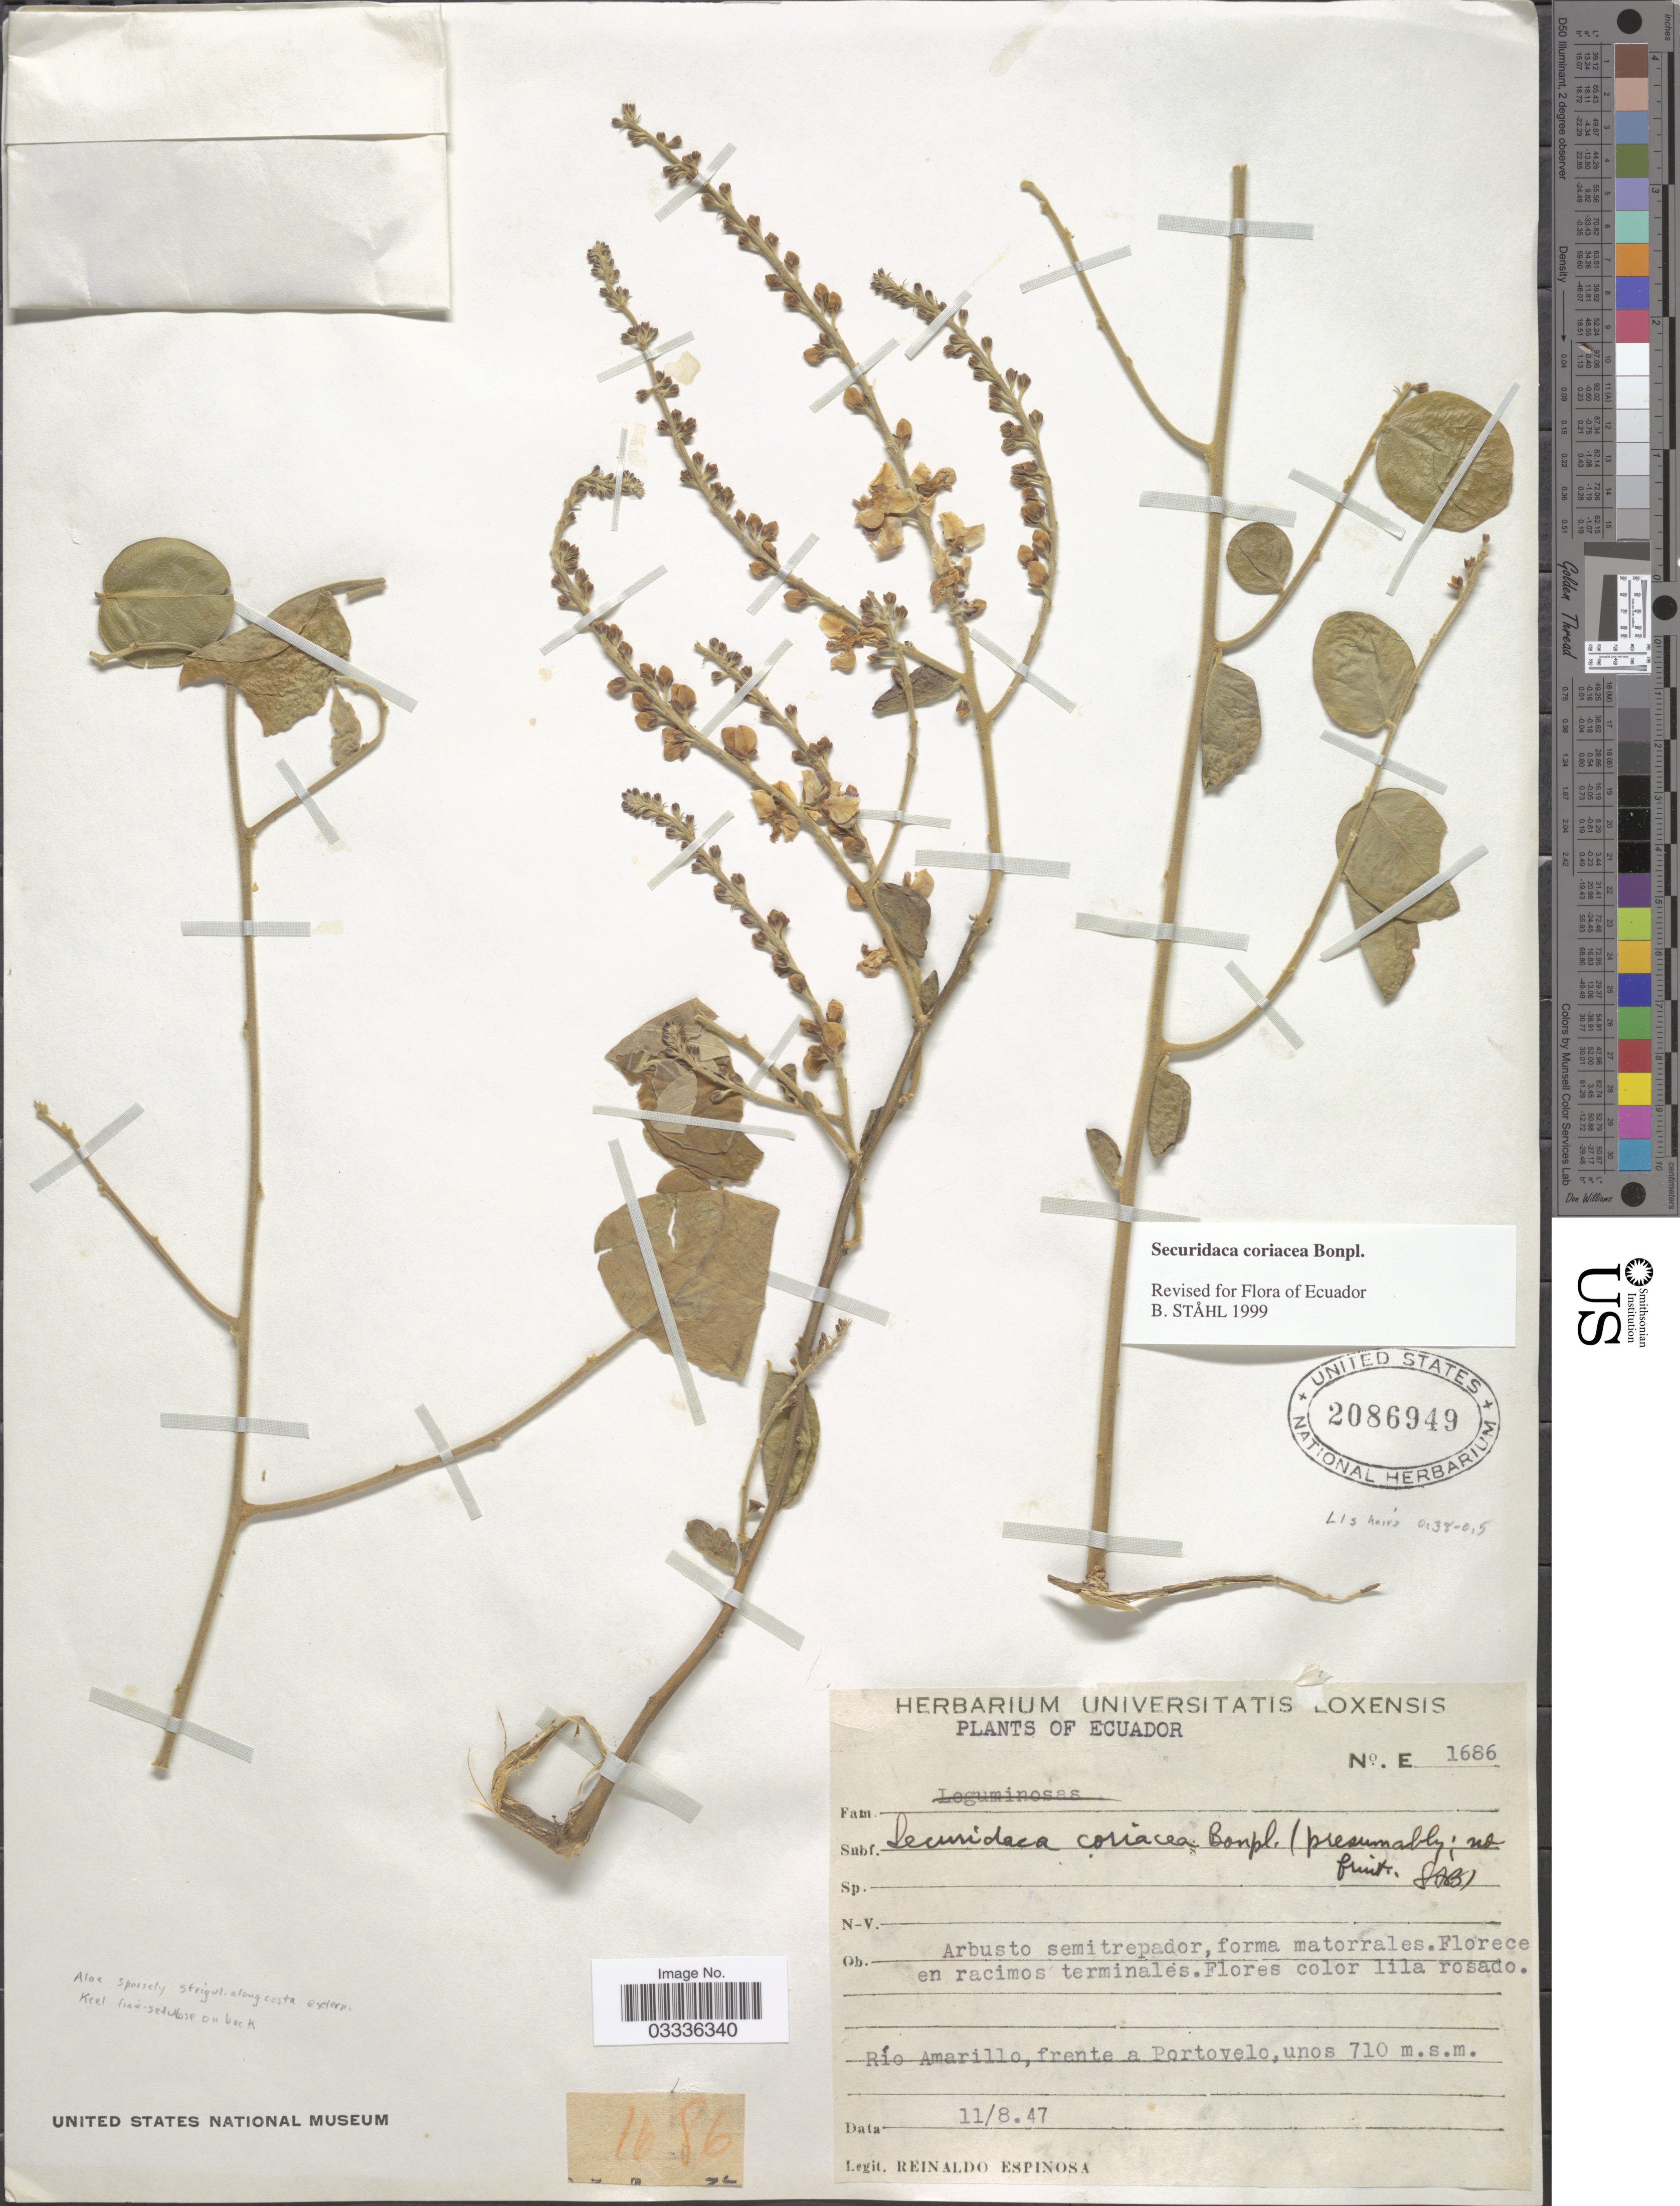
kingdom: Plantae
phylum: Tracheophyta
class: Magnoliopsida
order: Fabales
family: Polygalaceae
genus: Securidaca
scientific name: Securidaca coriacea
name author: Bonpl. ex Steud.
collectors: R. Espinosa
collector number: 1686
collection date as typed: Transcribed d/m/y: 11/8/47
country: Ecuador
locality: Río Amarillo, frente a Portovelo.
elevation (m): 710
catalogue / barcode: US 2086949